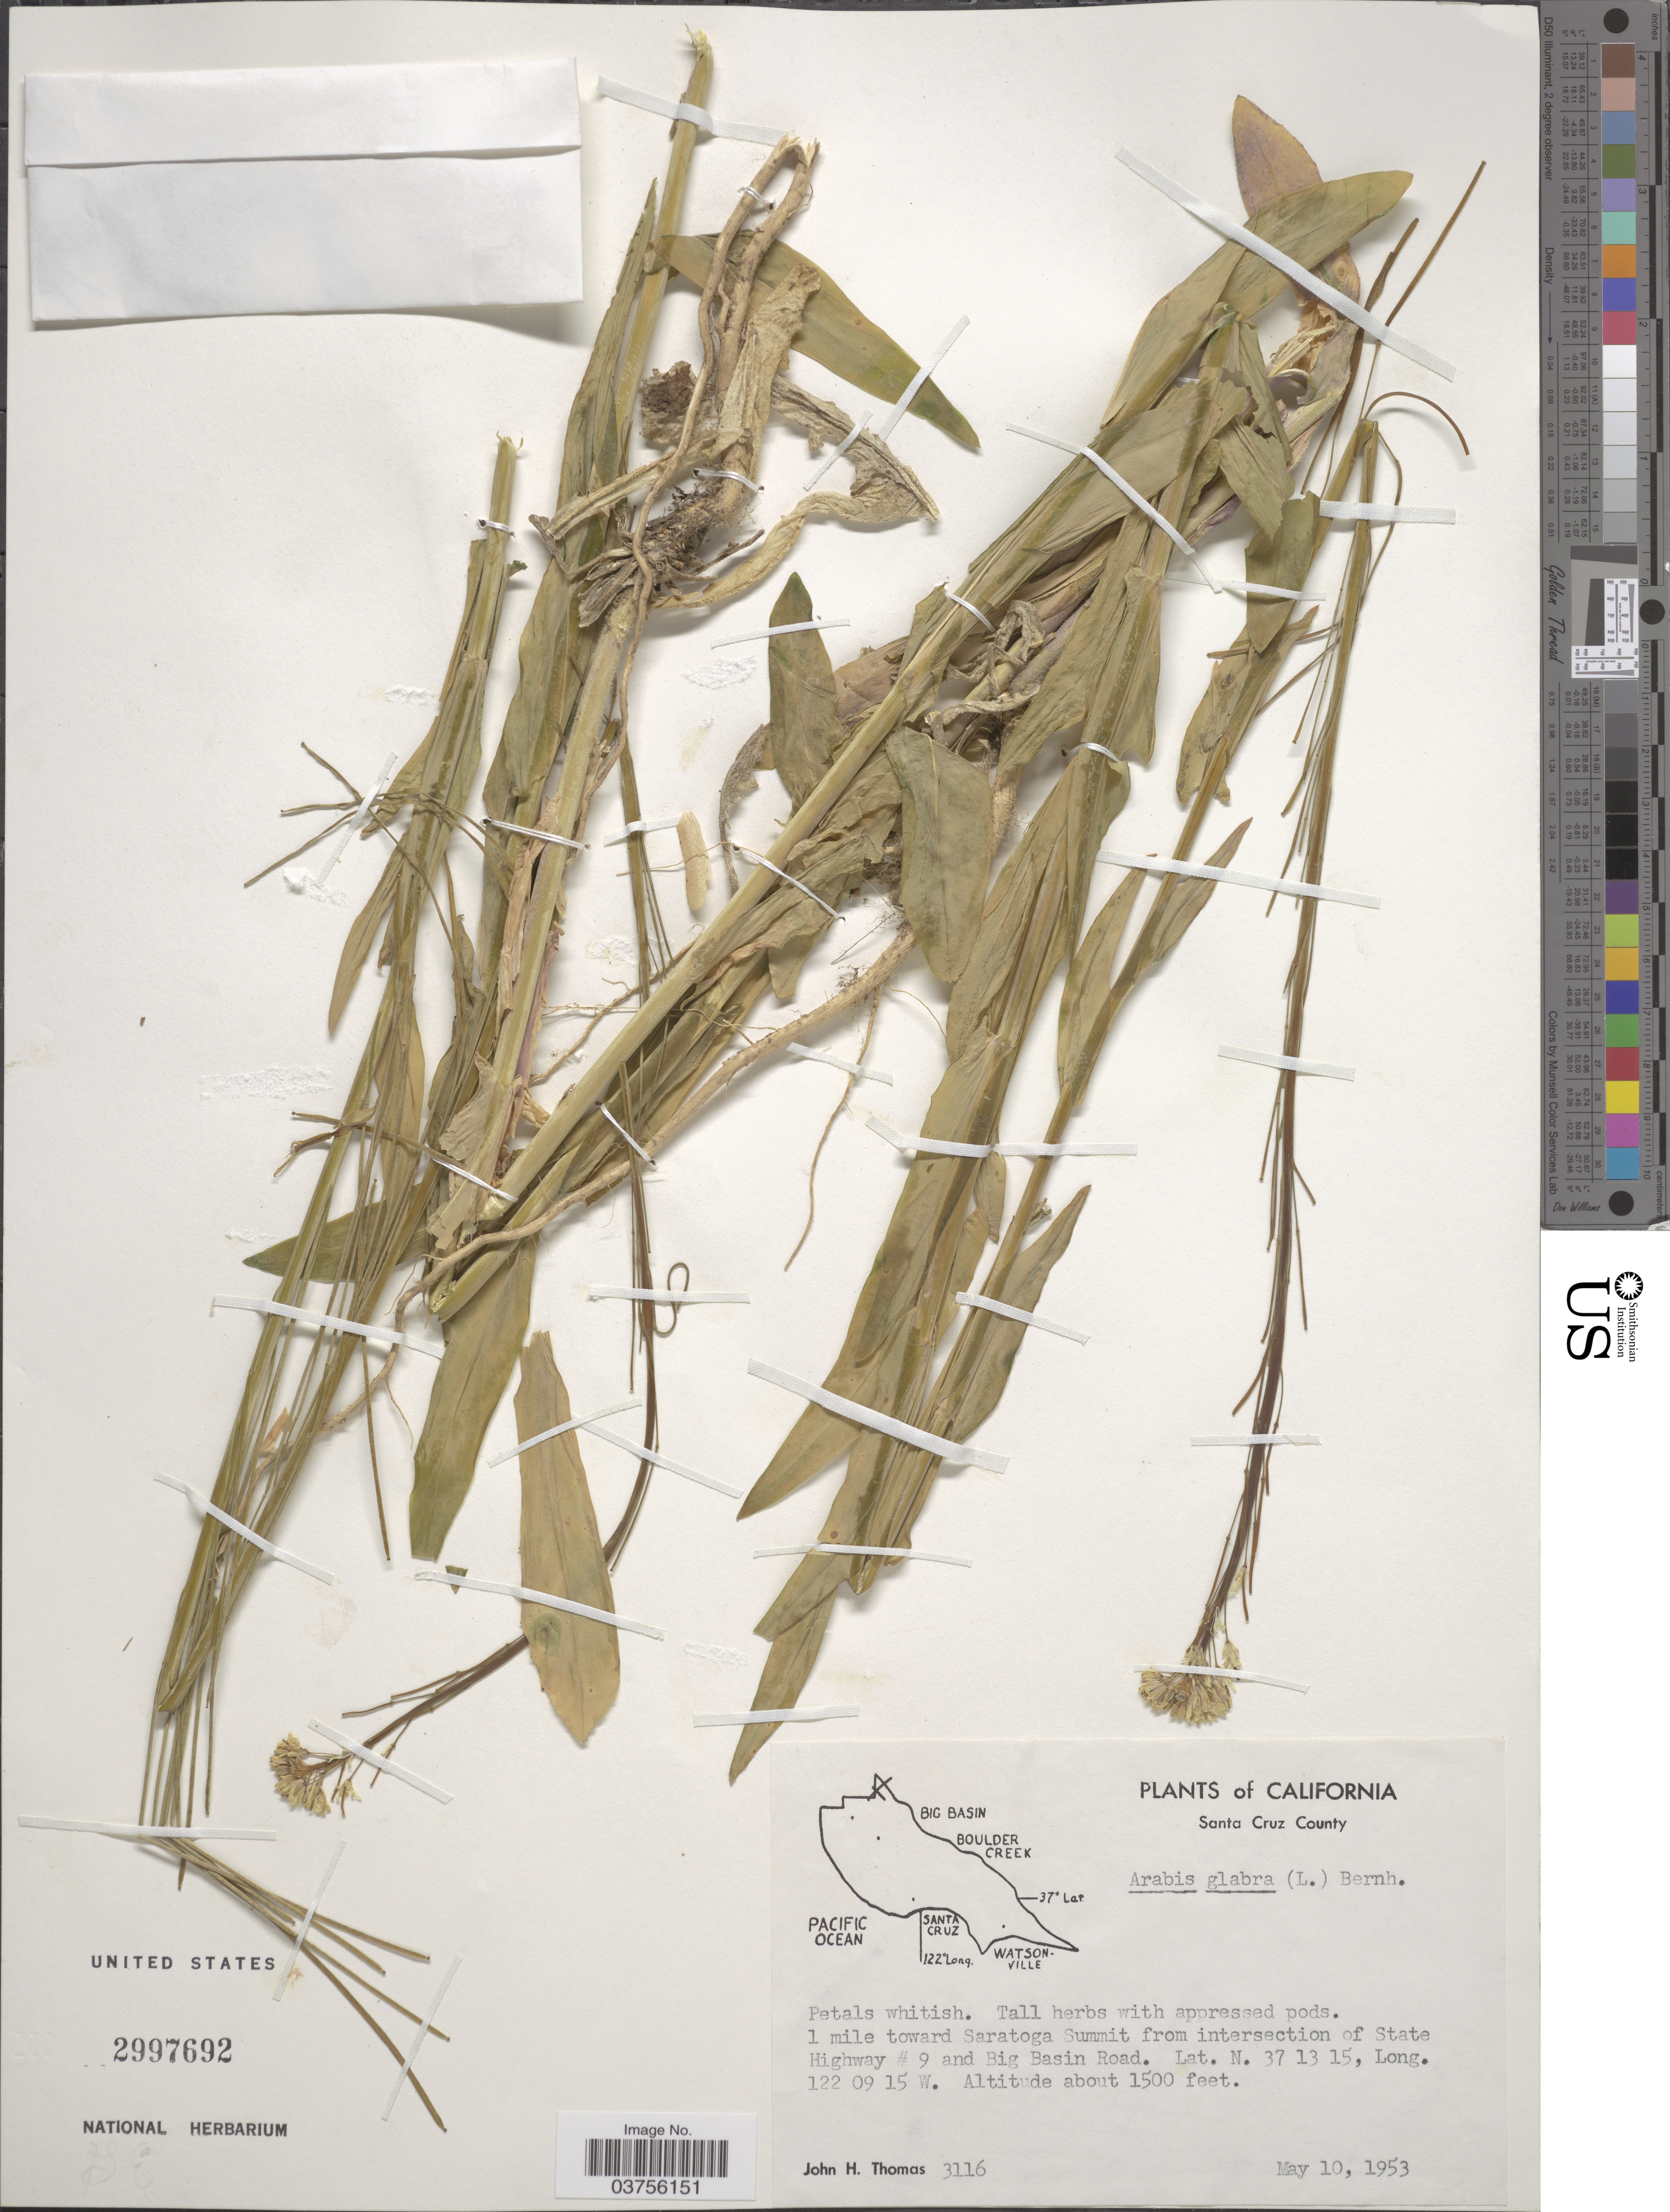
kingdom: Plantae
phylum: Tracheophyta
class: Magnoliopsida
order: Brassicales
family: Brassicaceae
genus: Turritis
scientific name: Turritis glabra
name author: L.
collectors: J. H. Thomas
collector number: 3116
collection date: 1953-05-10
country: United States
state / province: California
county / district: Santa Cruz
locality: Santa Cruz County. 1 mile toward Saratoga Summit from intersection of State Highway # 9 and Big Basin Road.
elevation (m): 457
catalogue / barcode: US 2997692